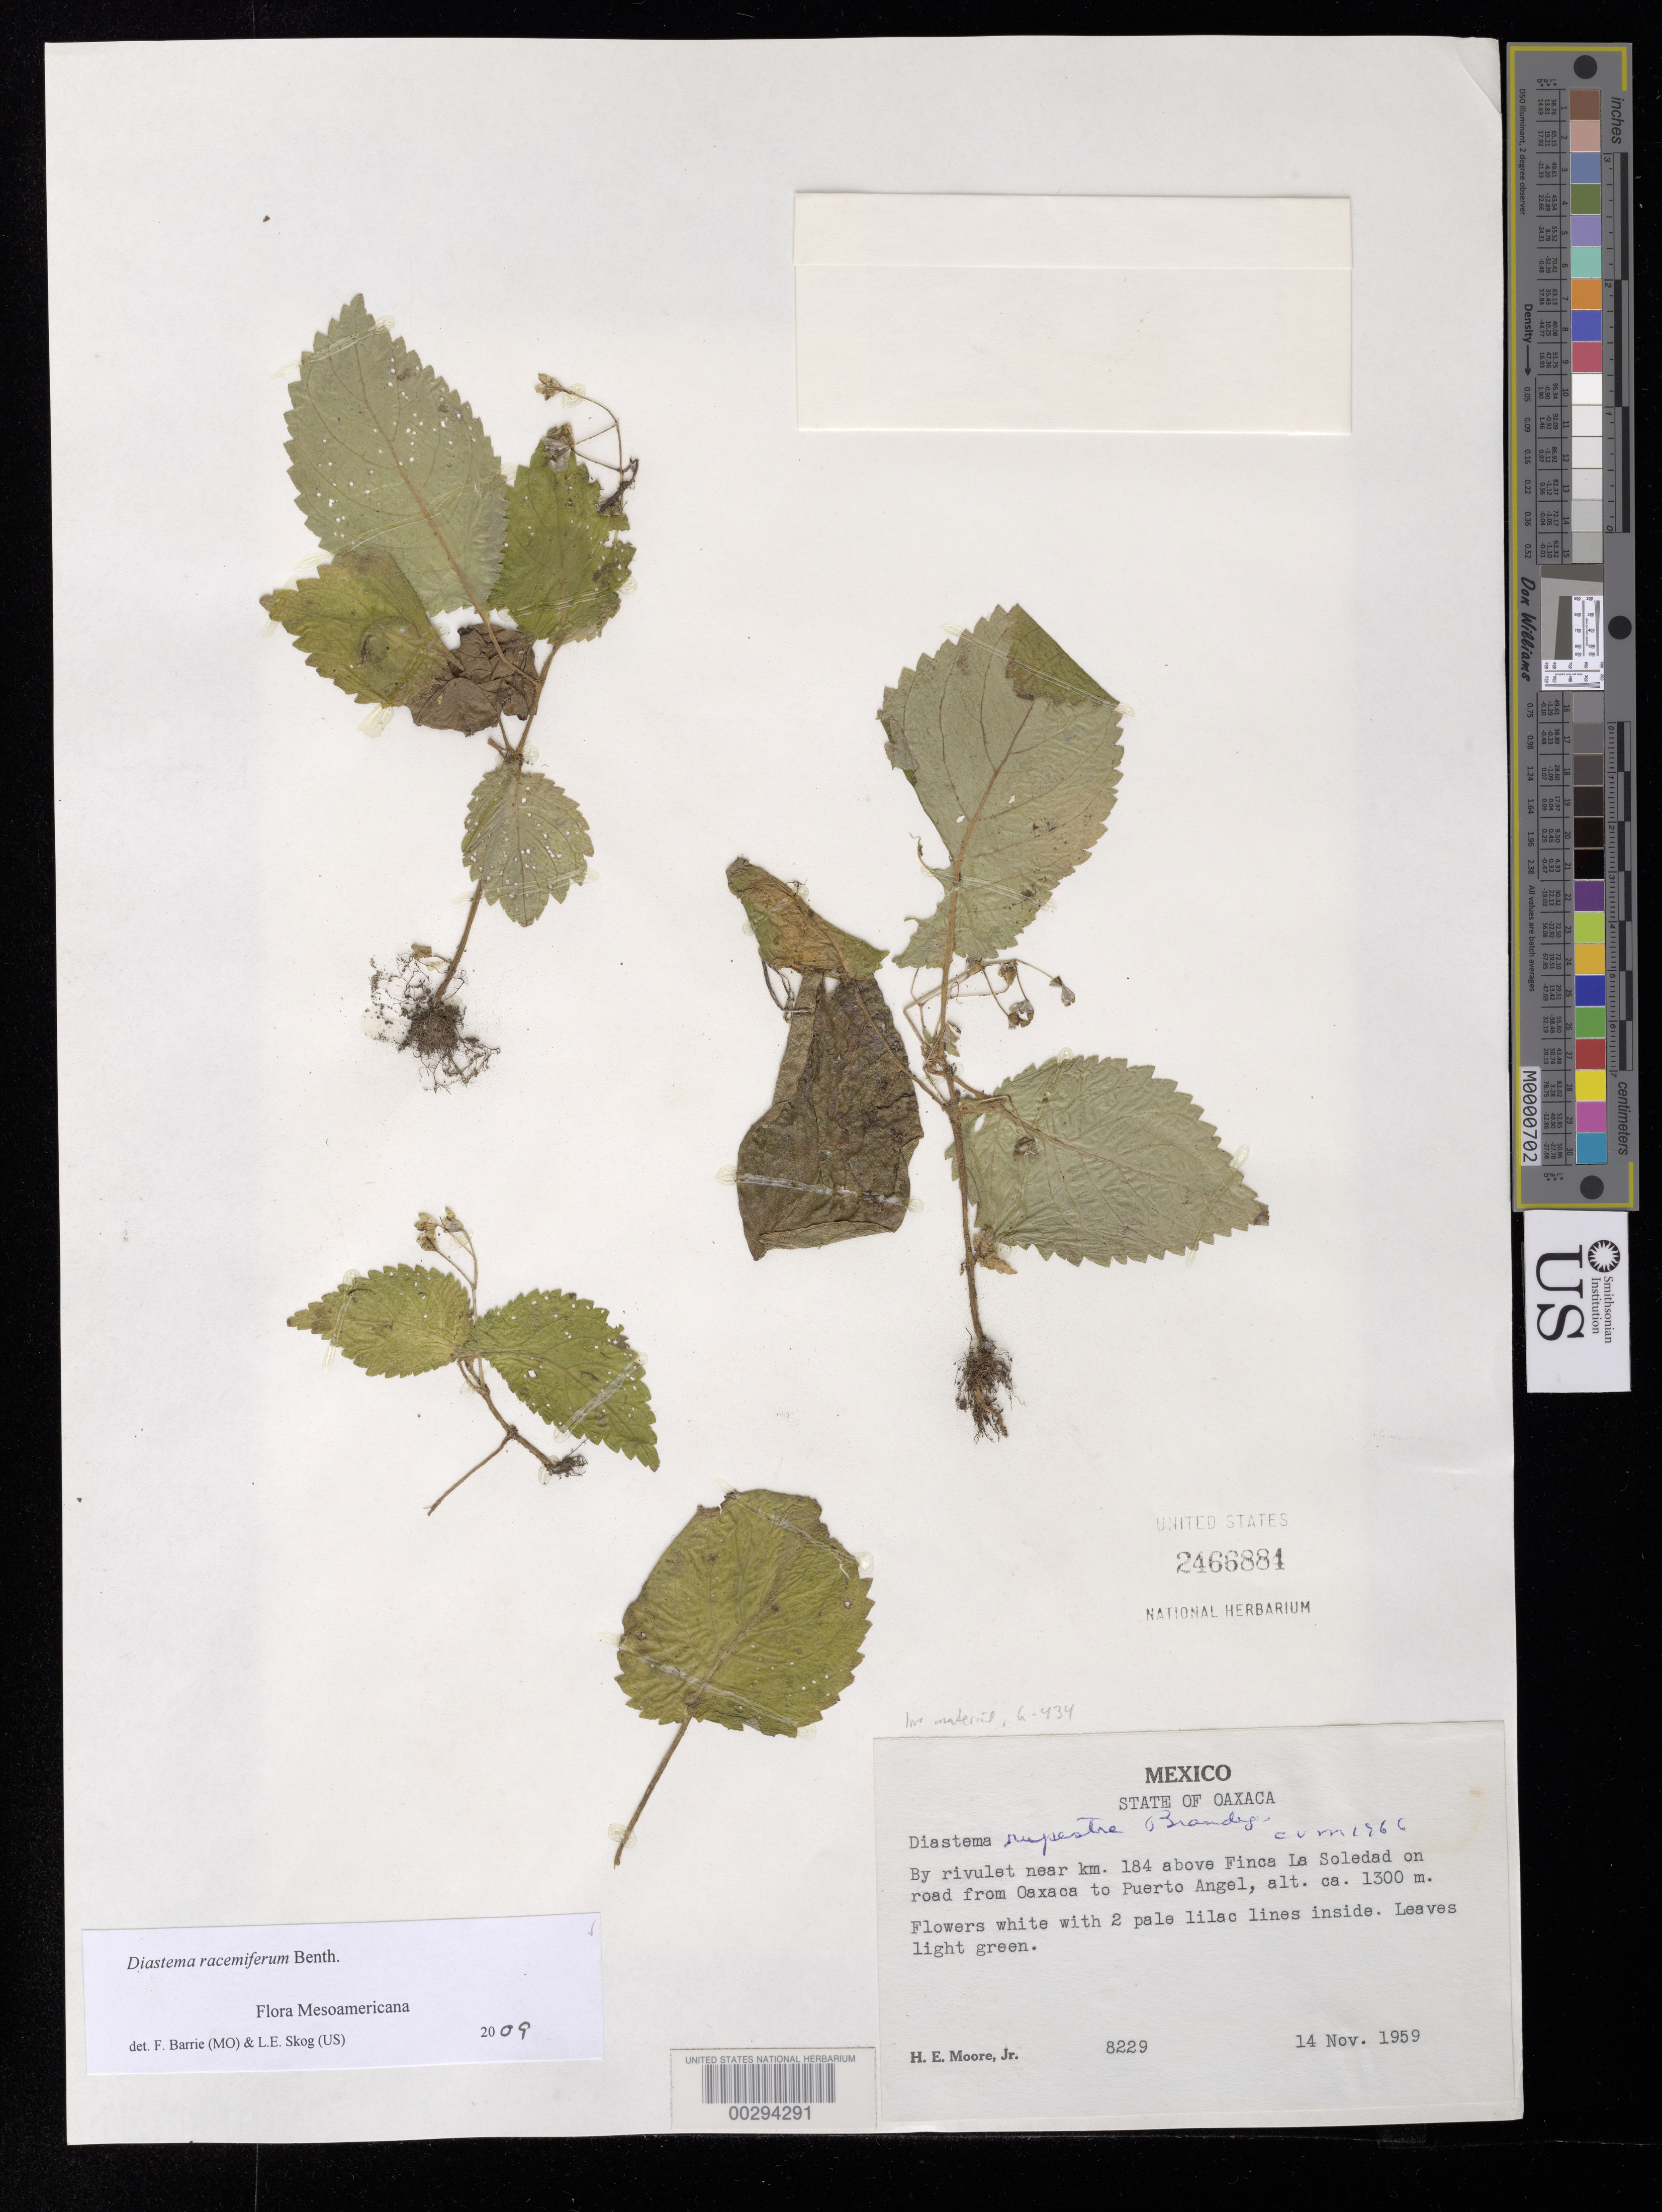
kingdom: Plantae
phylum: Tracheophyta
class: Magnoliopsida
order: Lamiales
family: Gesneriaceae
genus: Diastema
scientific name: Diastema racemiferum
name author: Benth.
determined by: Barrie, F. R.; Skog, Laurence E.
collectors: H. E. Moore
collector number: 8229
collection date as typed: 14 Nov 1959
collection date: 1959-11-14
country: Mexico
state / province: Oaxaca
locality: Near km 184 above Finca La Soledad on road from Oaxaca to Puerto Angel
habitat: By rivulet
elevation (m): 1300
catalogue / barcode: US 2466884